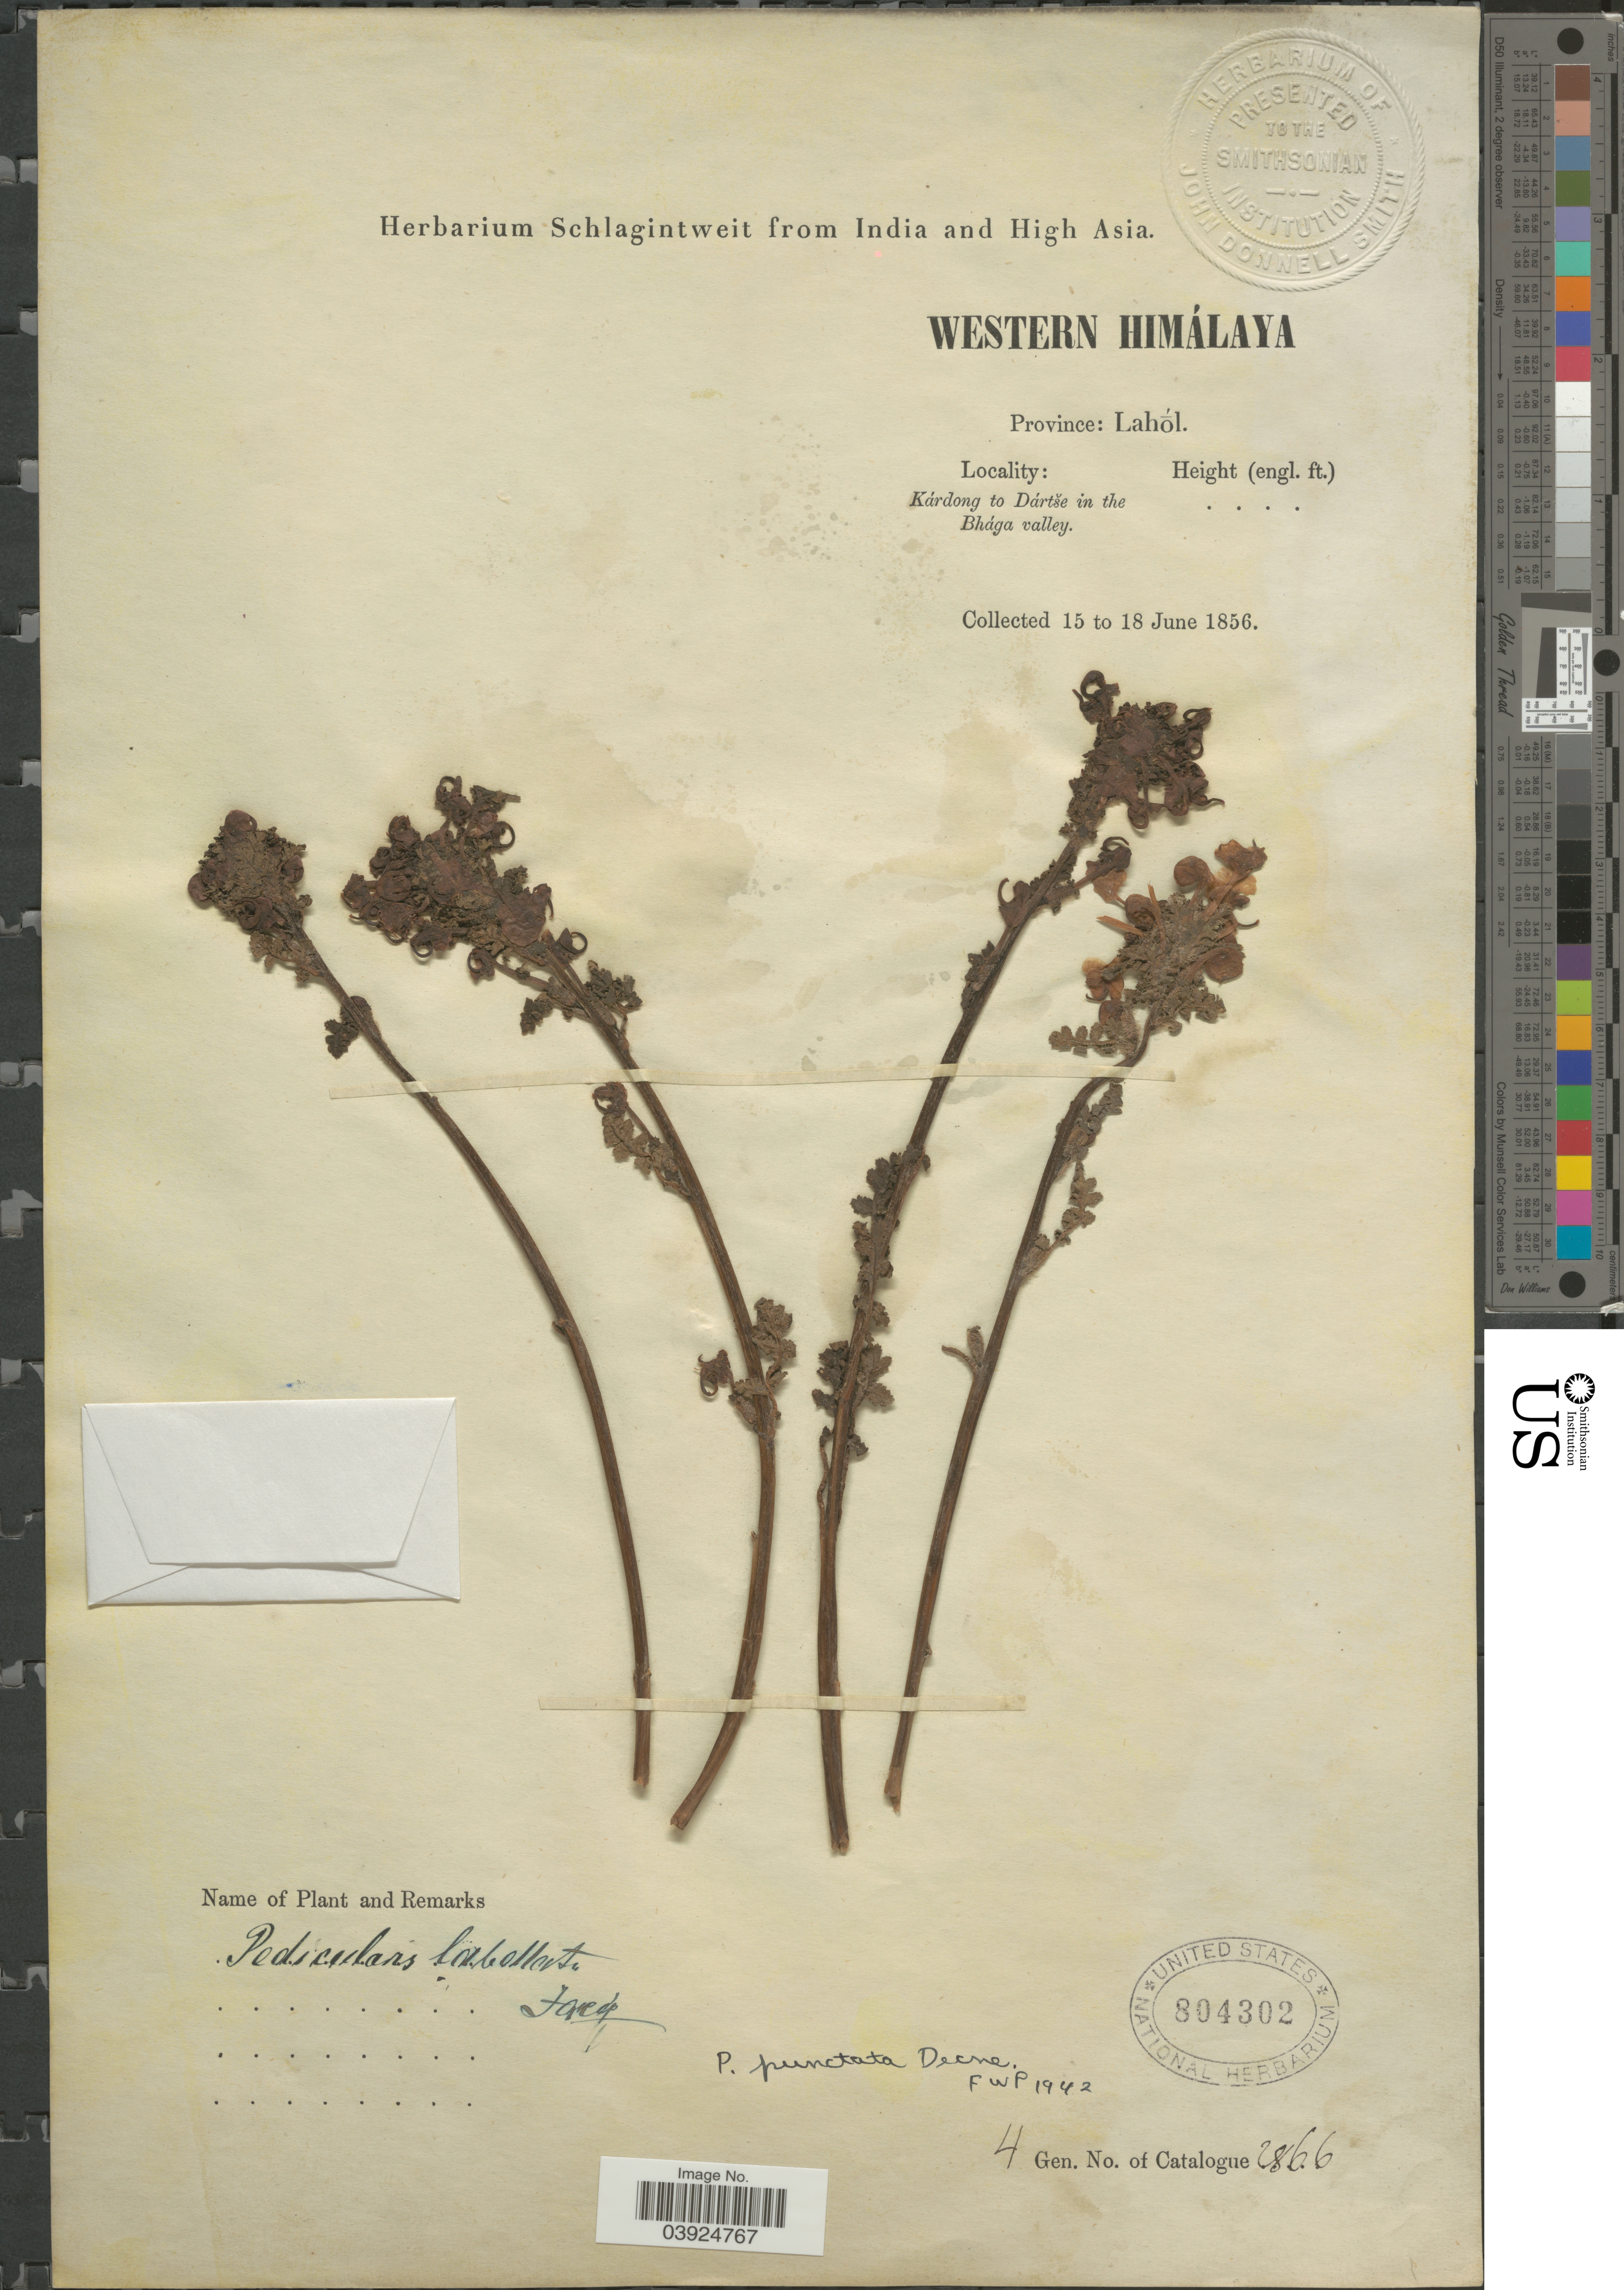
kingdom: Plantae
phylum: Tracheophyta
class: Magnoliopsida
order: Lamiales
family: Orobanchaceae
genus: Pedicularis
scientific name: Pedicularis punctata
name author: Decne.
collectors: ex herb. Schlagintweit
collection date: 1856-06-15/1856-06-18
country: India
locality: Western Himálaya. Province: Lahól. Kárdong to Dártše in the Bhága valley.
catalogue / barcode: US 804302